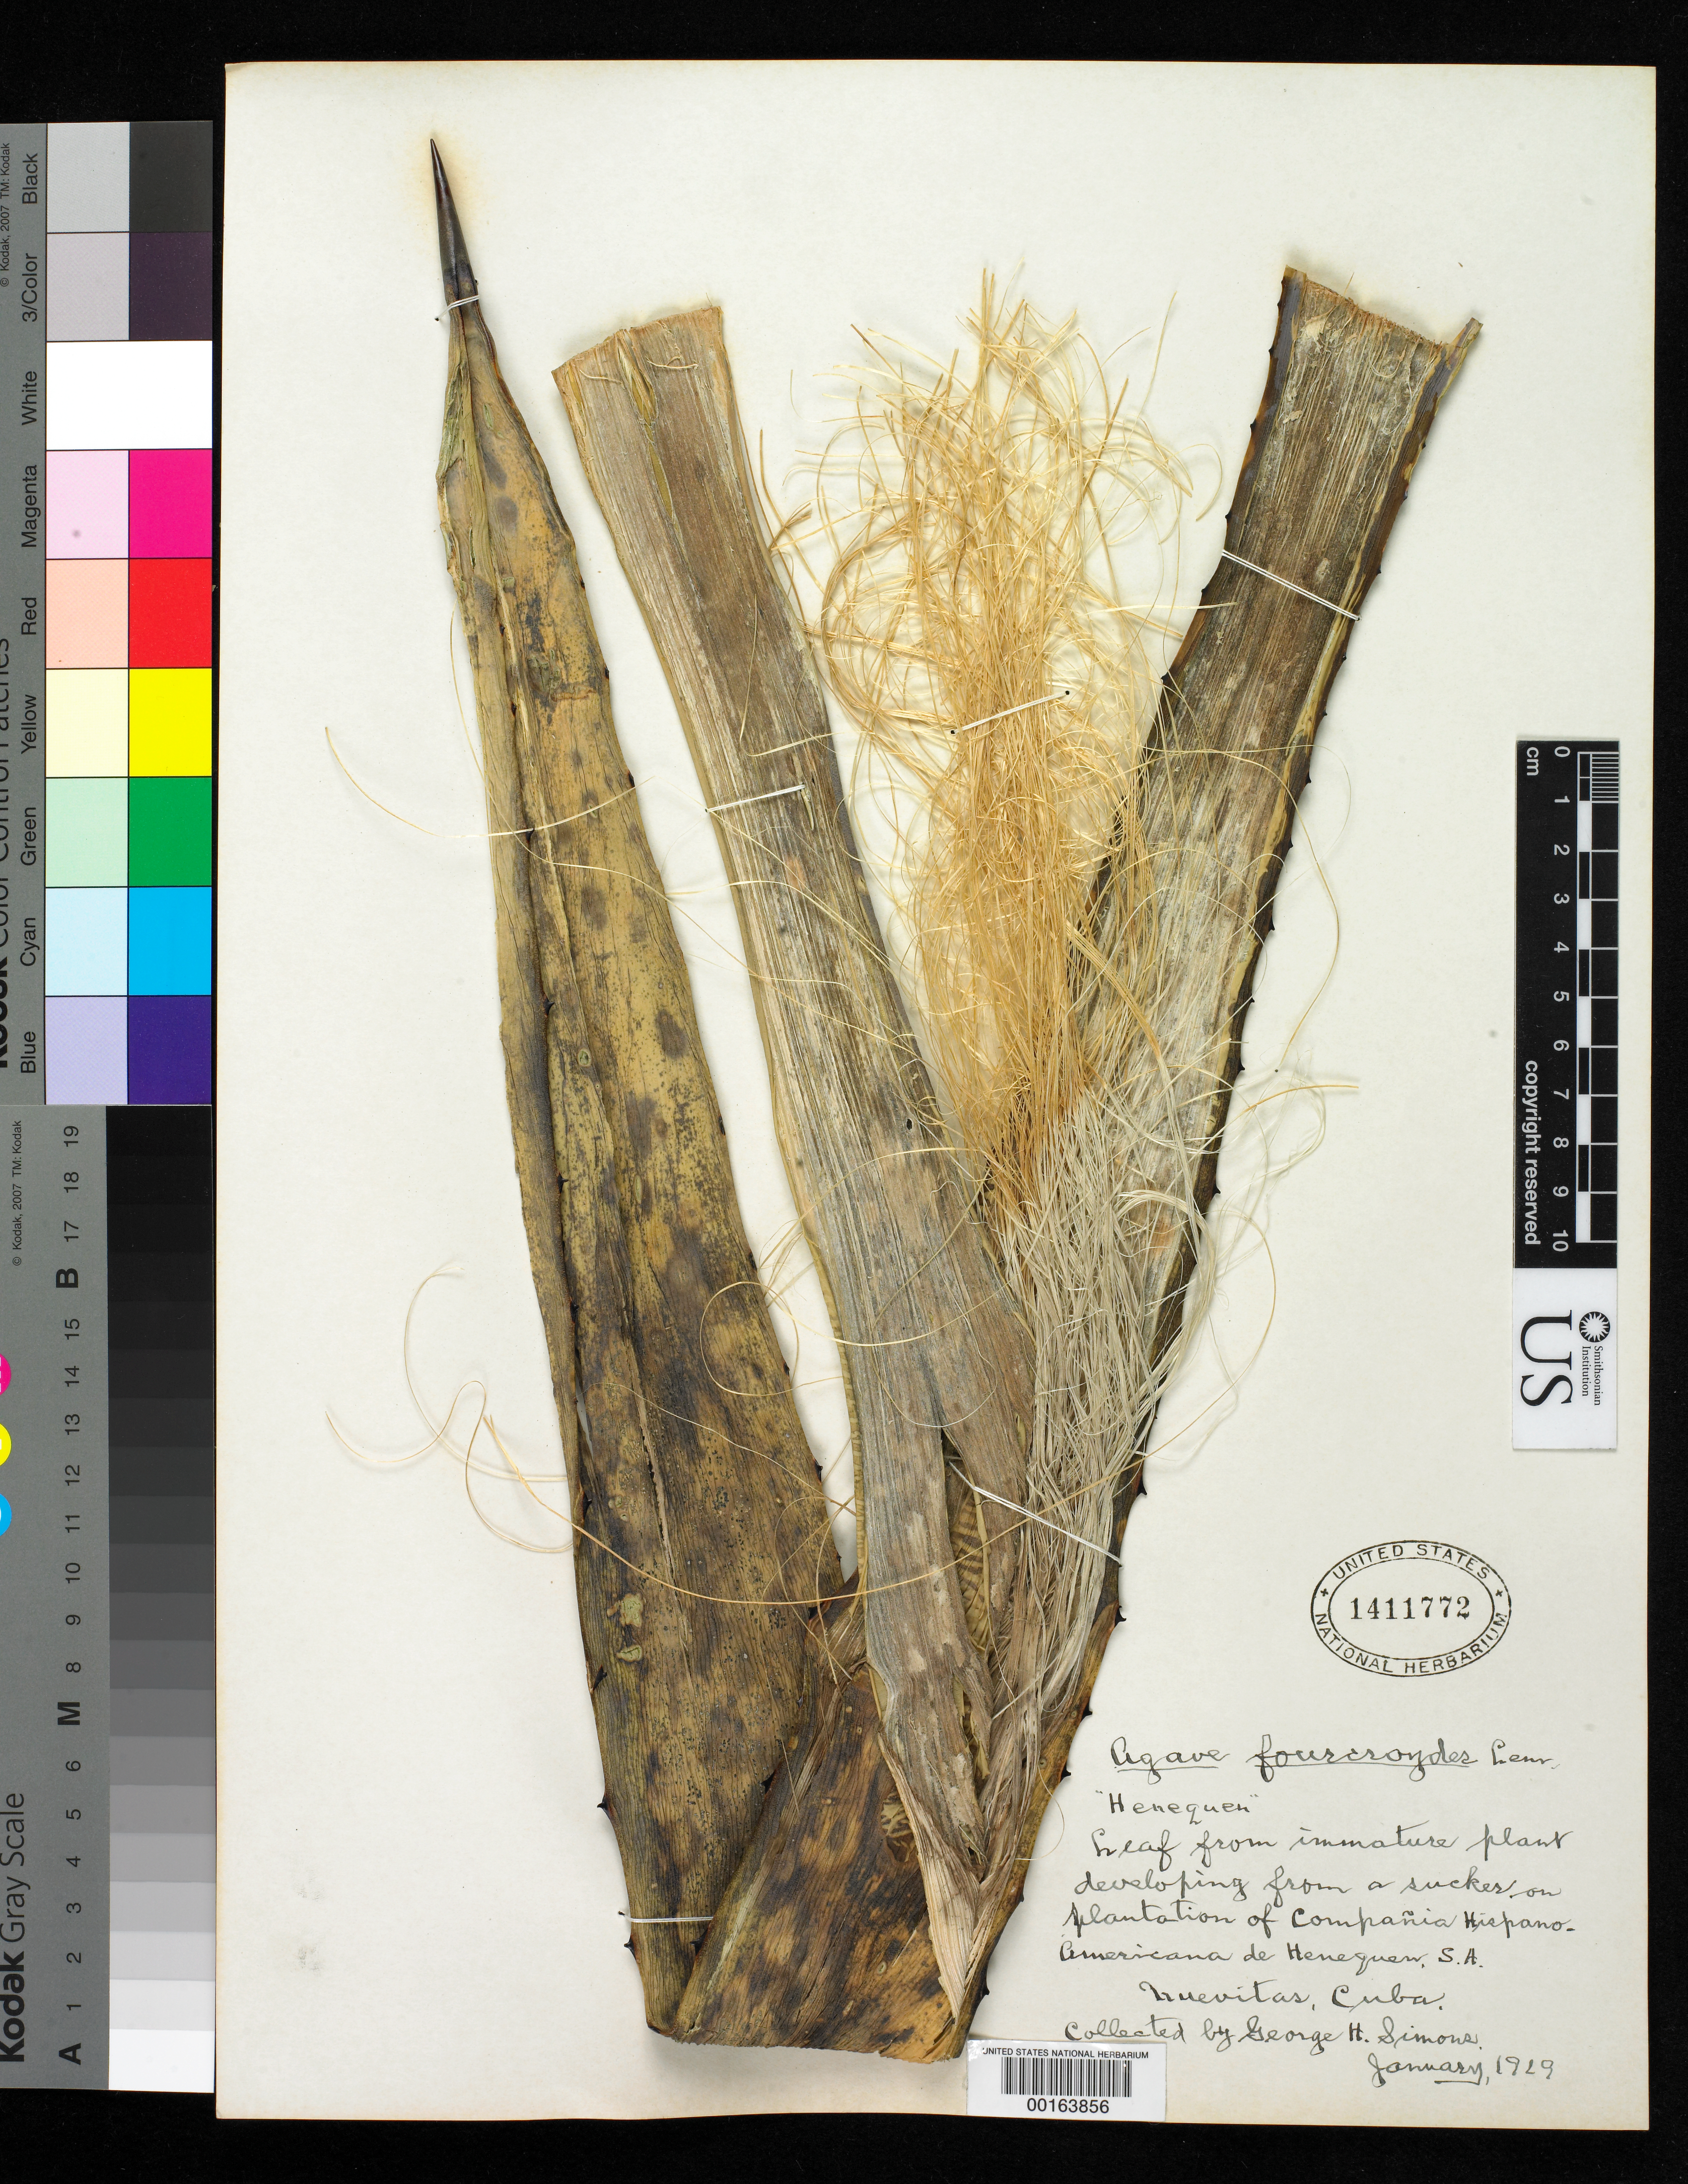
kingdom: Plantae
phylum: Tracheophyta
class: Liliopsida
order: Asparagales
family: Asparagaceae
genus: Agave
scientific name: Agave fourcroydes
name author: Lem.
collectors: G. Simons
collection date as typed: Jan 1929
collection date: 1929-01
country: Cuba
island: Greater Antilles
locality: Nuevitas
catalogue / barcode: US 1411772